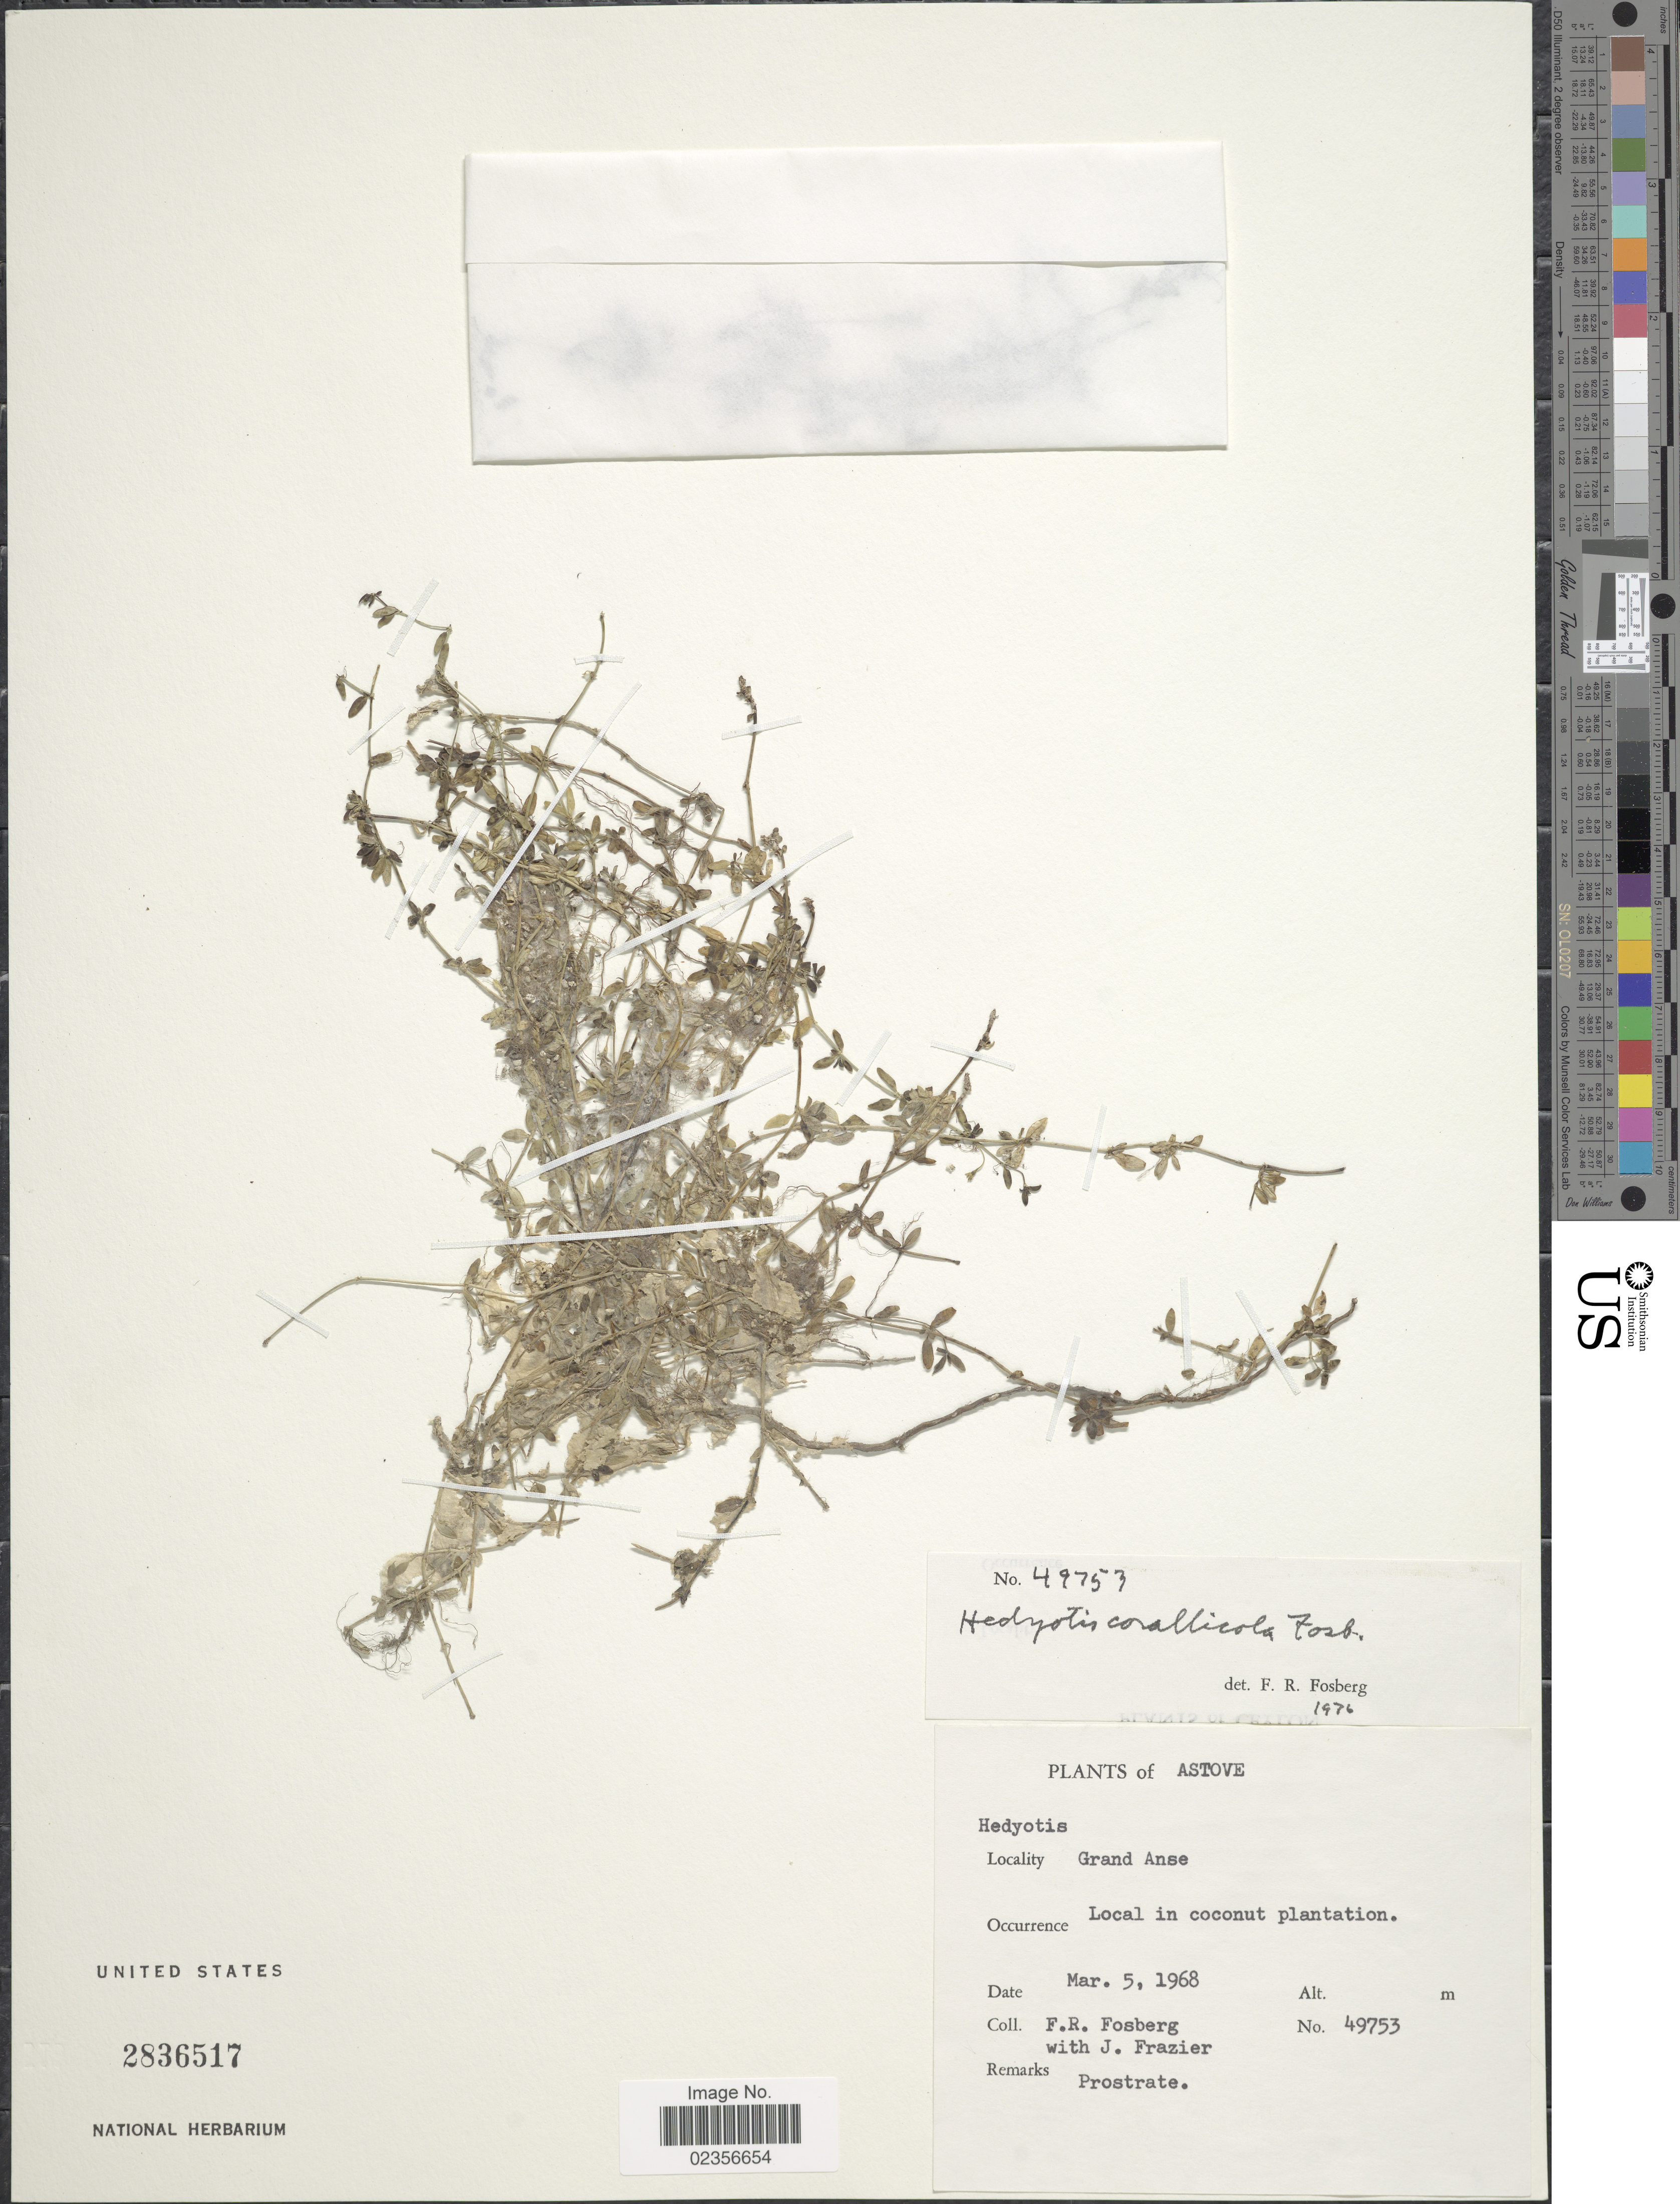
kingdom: Plantae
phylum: Tracheophyta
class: Magnoliopsida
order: Gentianales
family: Rubiaceae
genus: Hedyotis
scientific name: Hedyotis corallicola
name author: Fosberg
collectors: F. R. Fosberg & J. Frazier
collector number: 49753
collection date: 1968-03-05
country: Seychelles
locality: Astove Grand Anse. in coconut plantation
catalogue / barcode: US 2836517